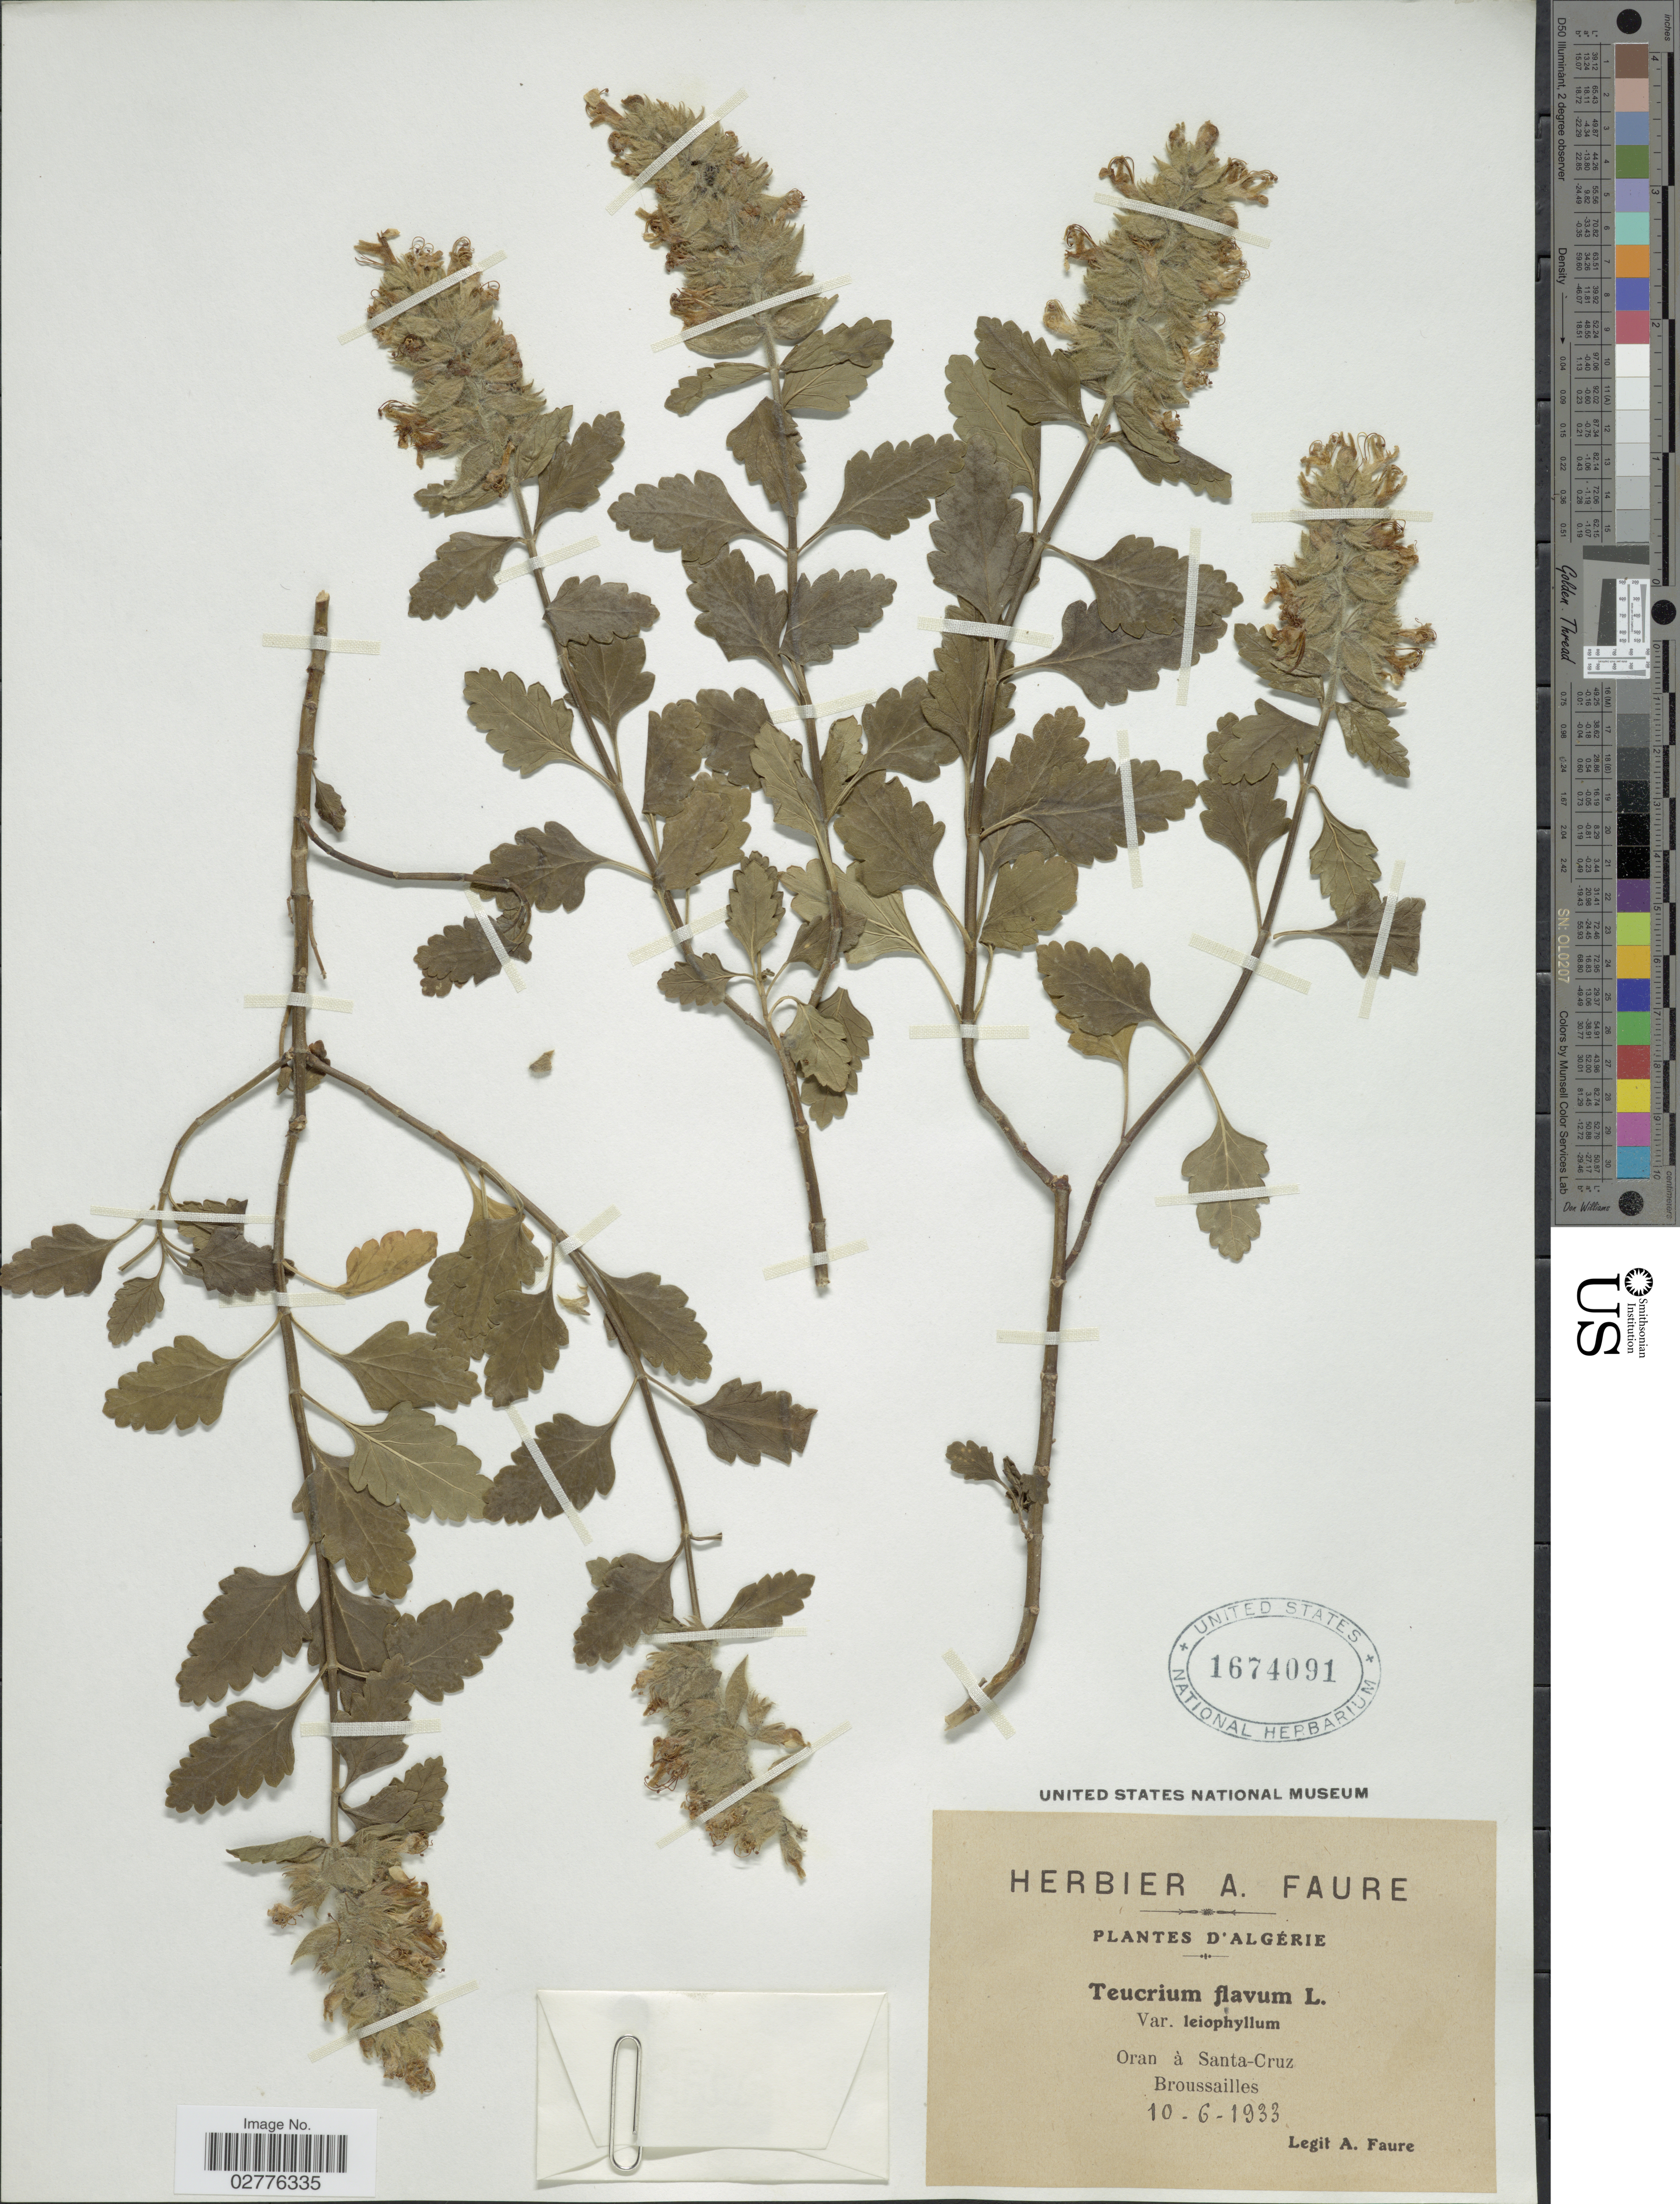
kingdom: Plantae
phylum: Tracheophyta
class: Magnoliopsida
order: Lamiales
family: Lamiaceae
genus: Teucrium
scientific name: Teucrium flavum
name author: L.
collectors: A. Faure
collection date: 1933-06-10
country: Algeria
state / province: Oran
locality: À Santa-Cruz Broussailes.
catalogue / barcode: US 1674091